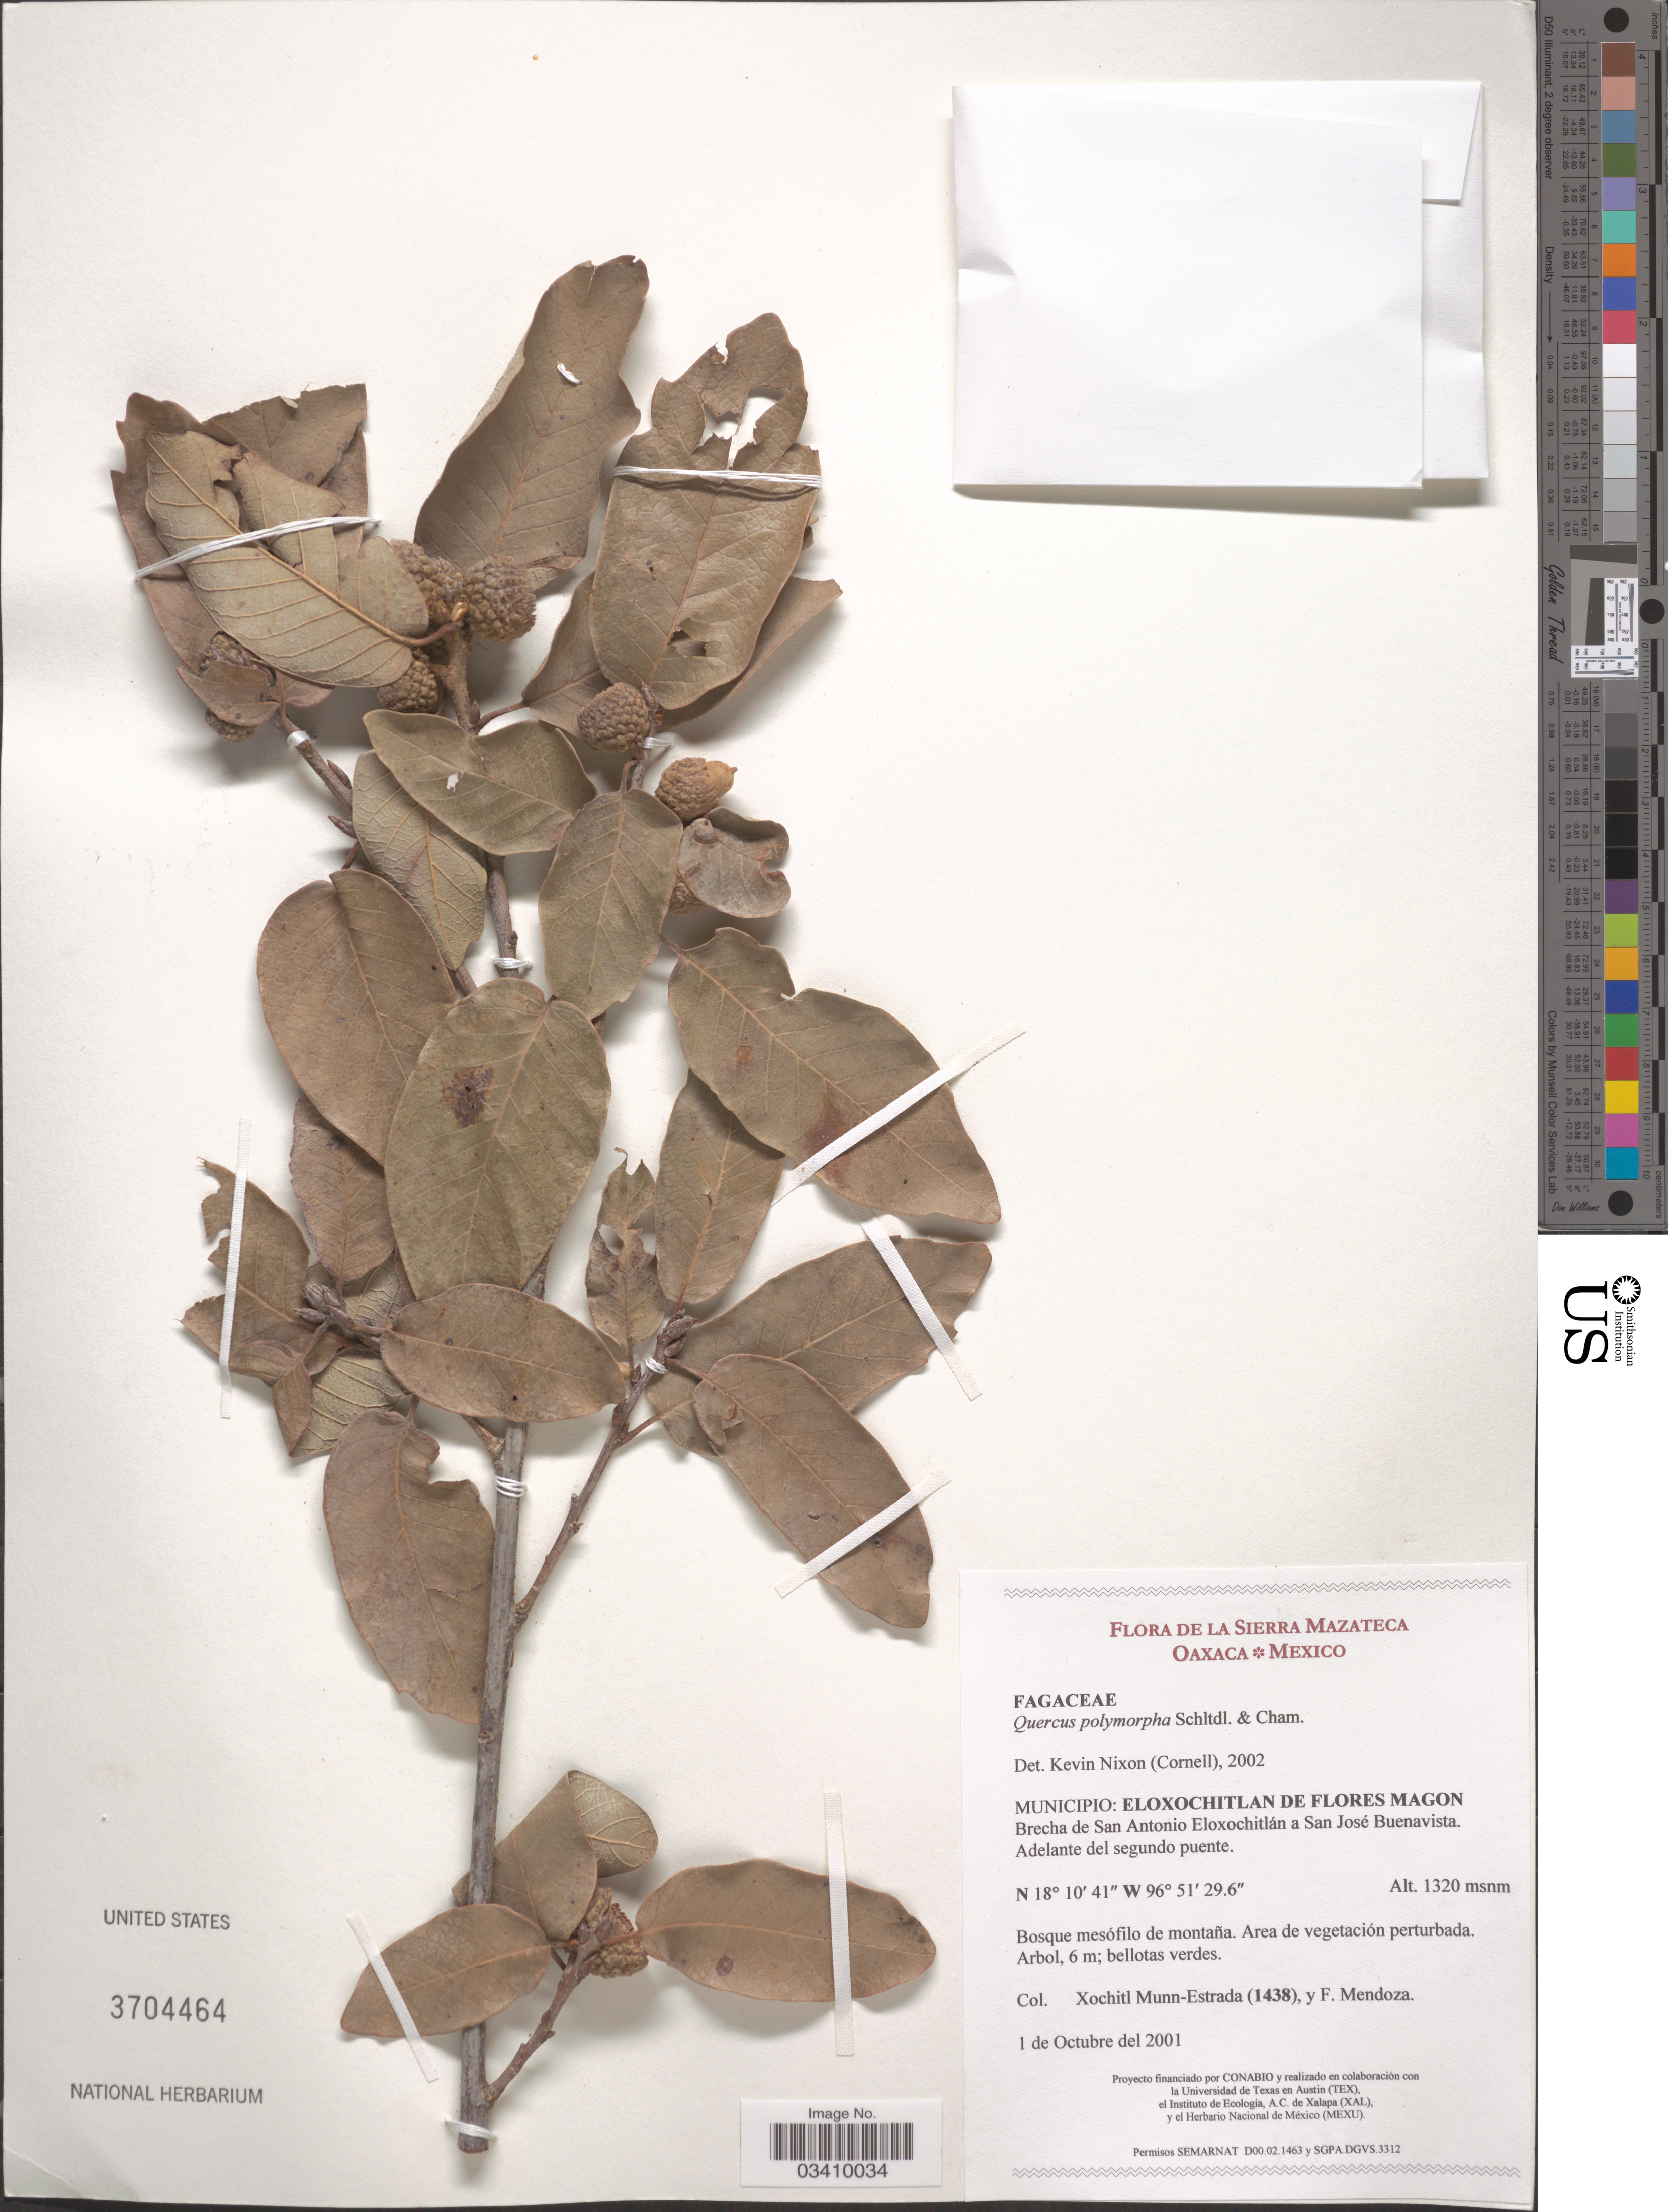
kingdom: Plantae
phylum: Tracheophyta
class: Magnoliopsida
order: Fagales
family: Fagaceae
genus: Quercus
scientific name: Quercus polymorpha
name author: Schltdl. & Cham.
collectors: X. Munn-Estrada & F. Mendoza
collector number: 1438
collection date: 2001-10-01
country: Mexico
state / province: Oaxaca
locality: Sierra Mazateca. Municipio: Eloxochitlan de Flores Magon. Brecha de San Antonio Eloxochitlán a San José Buenavista. Adelante del segundo puente.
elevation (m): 1320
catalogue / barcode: US 3704464